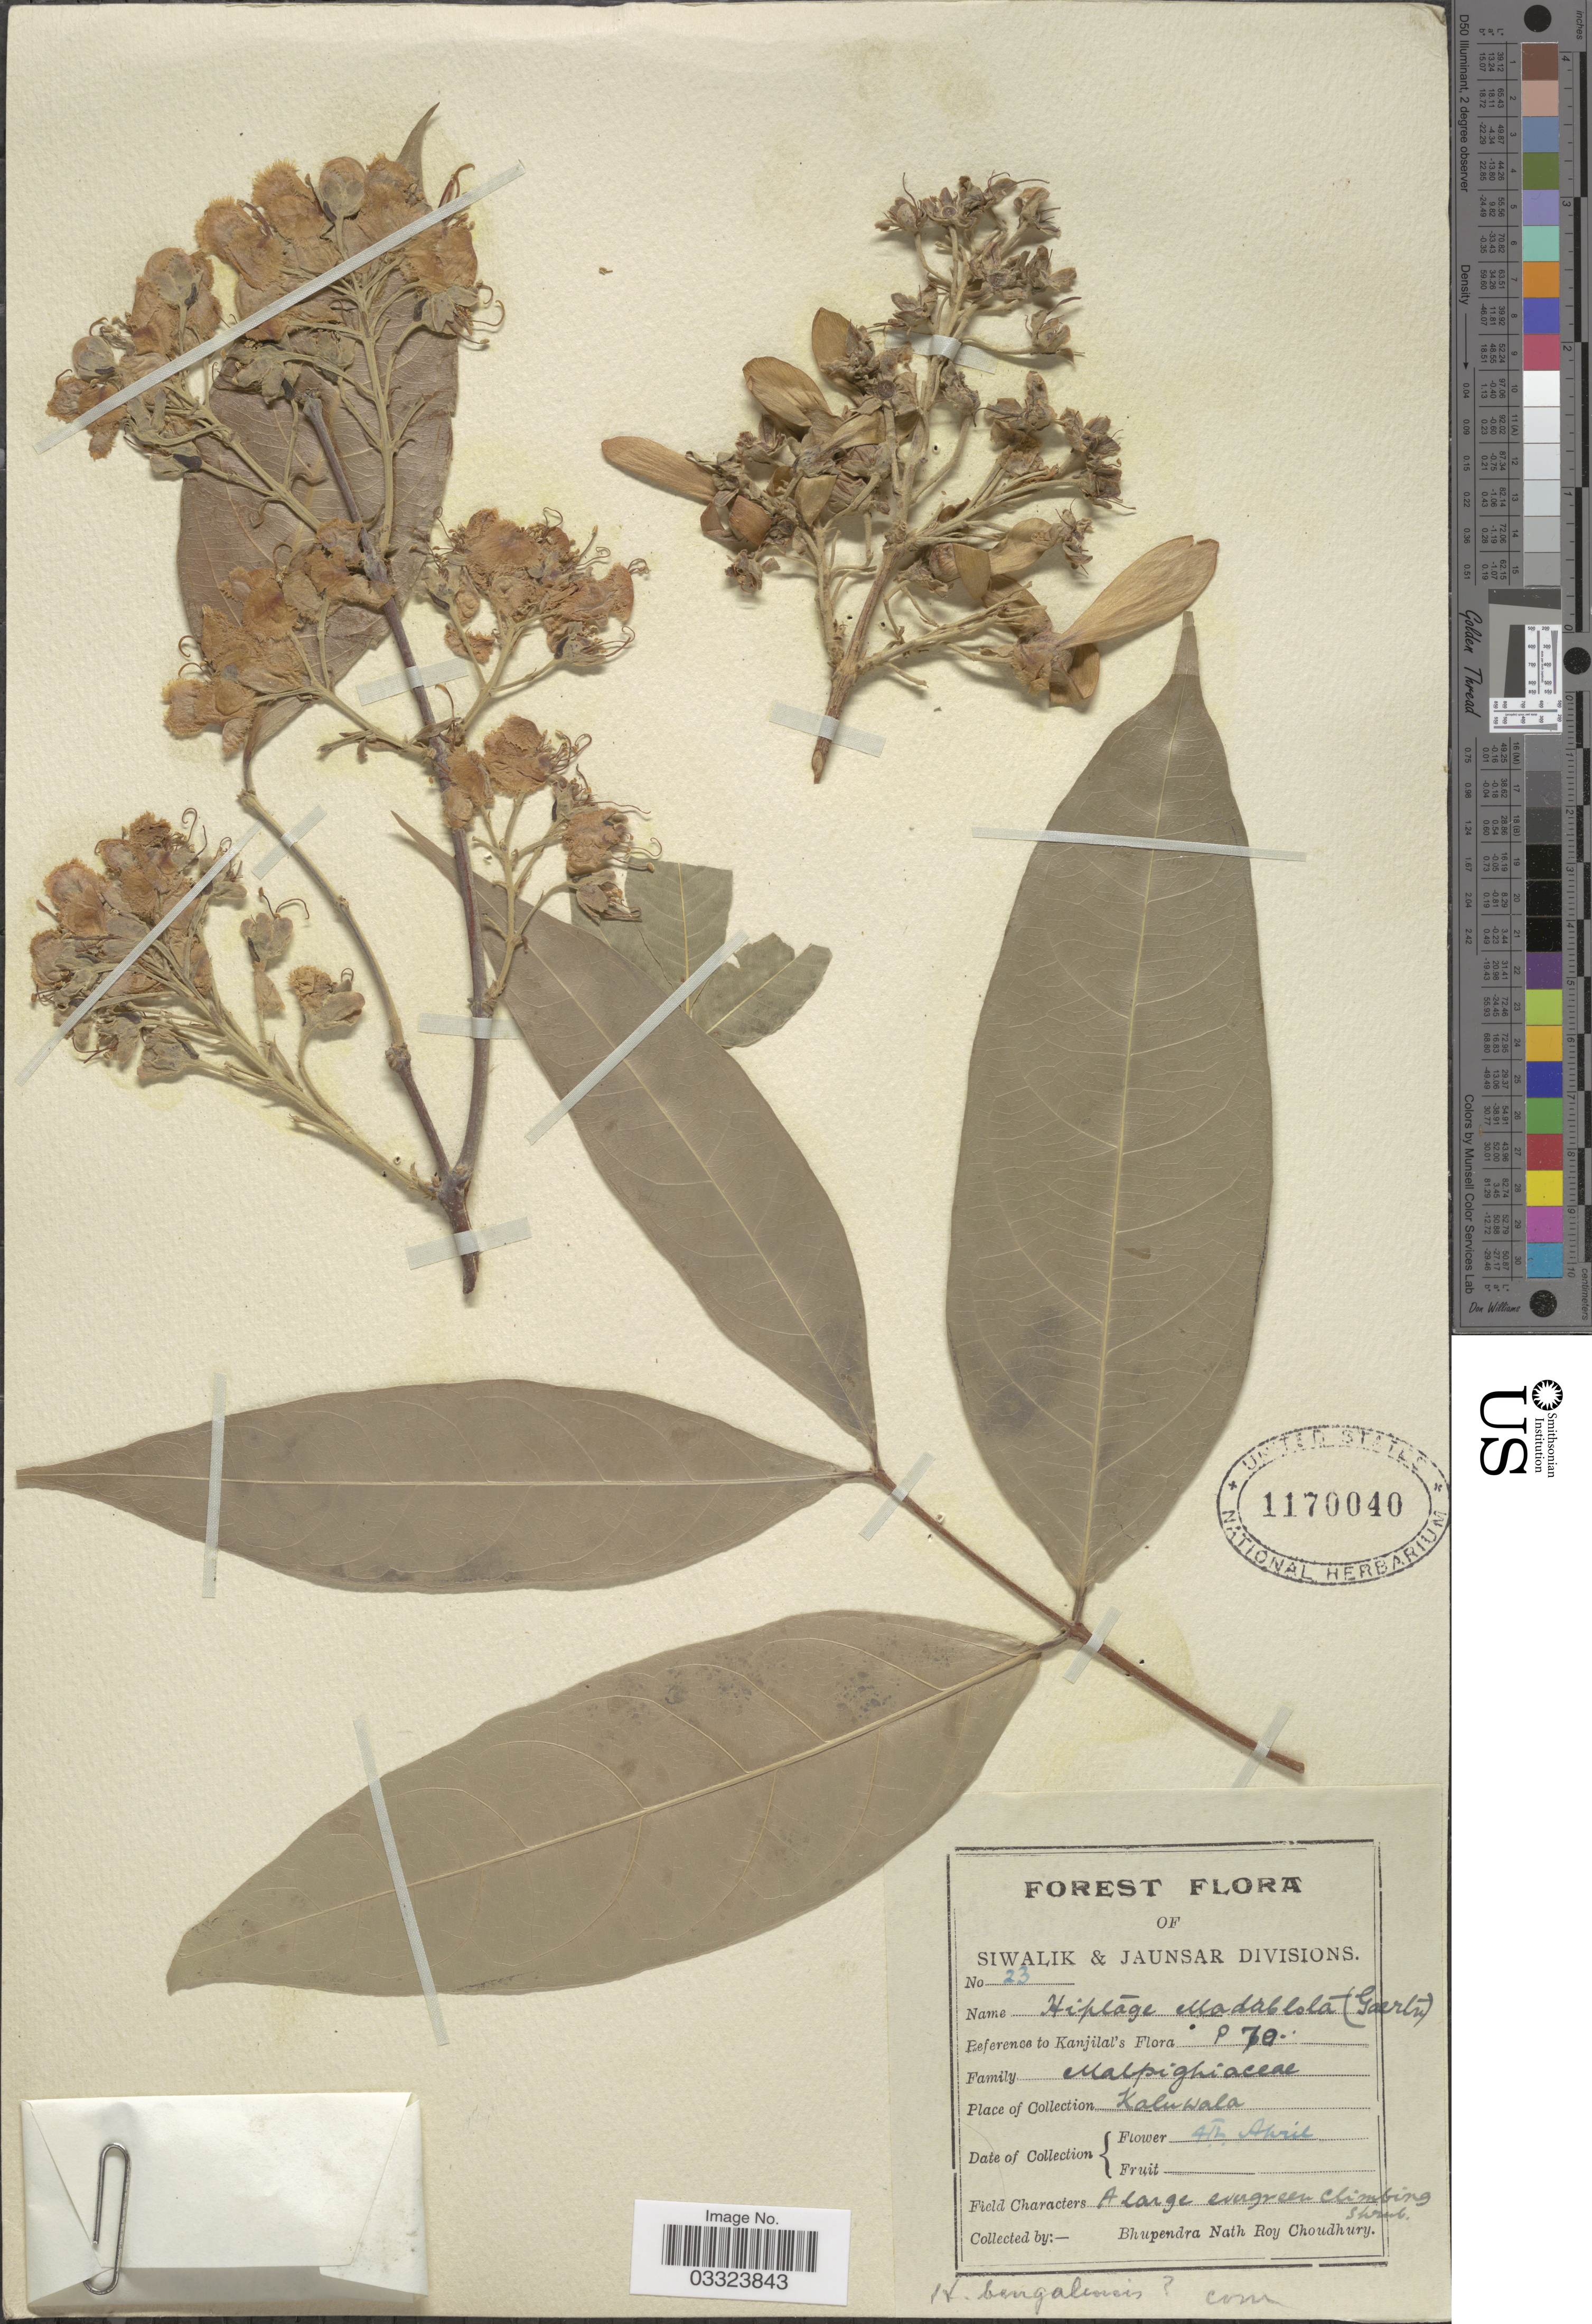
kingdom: Plantae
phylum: Tracheophyta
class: Magnoliopsida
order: Malpighiales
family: Malpighiaceae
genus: Hiptage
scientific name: Hiptage benghalensis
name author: (L.) Kurz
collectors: B. Choudhury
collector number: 23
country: India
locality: Siwalik & Jaunsar Divisions. Kaluwala.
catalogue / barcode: US 1170040